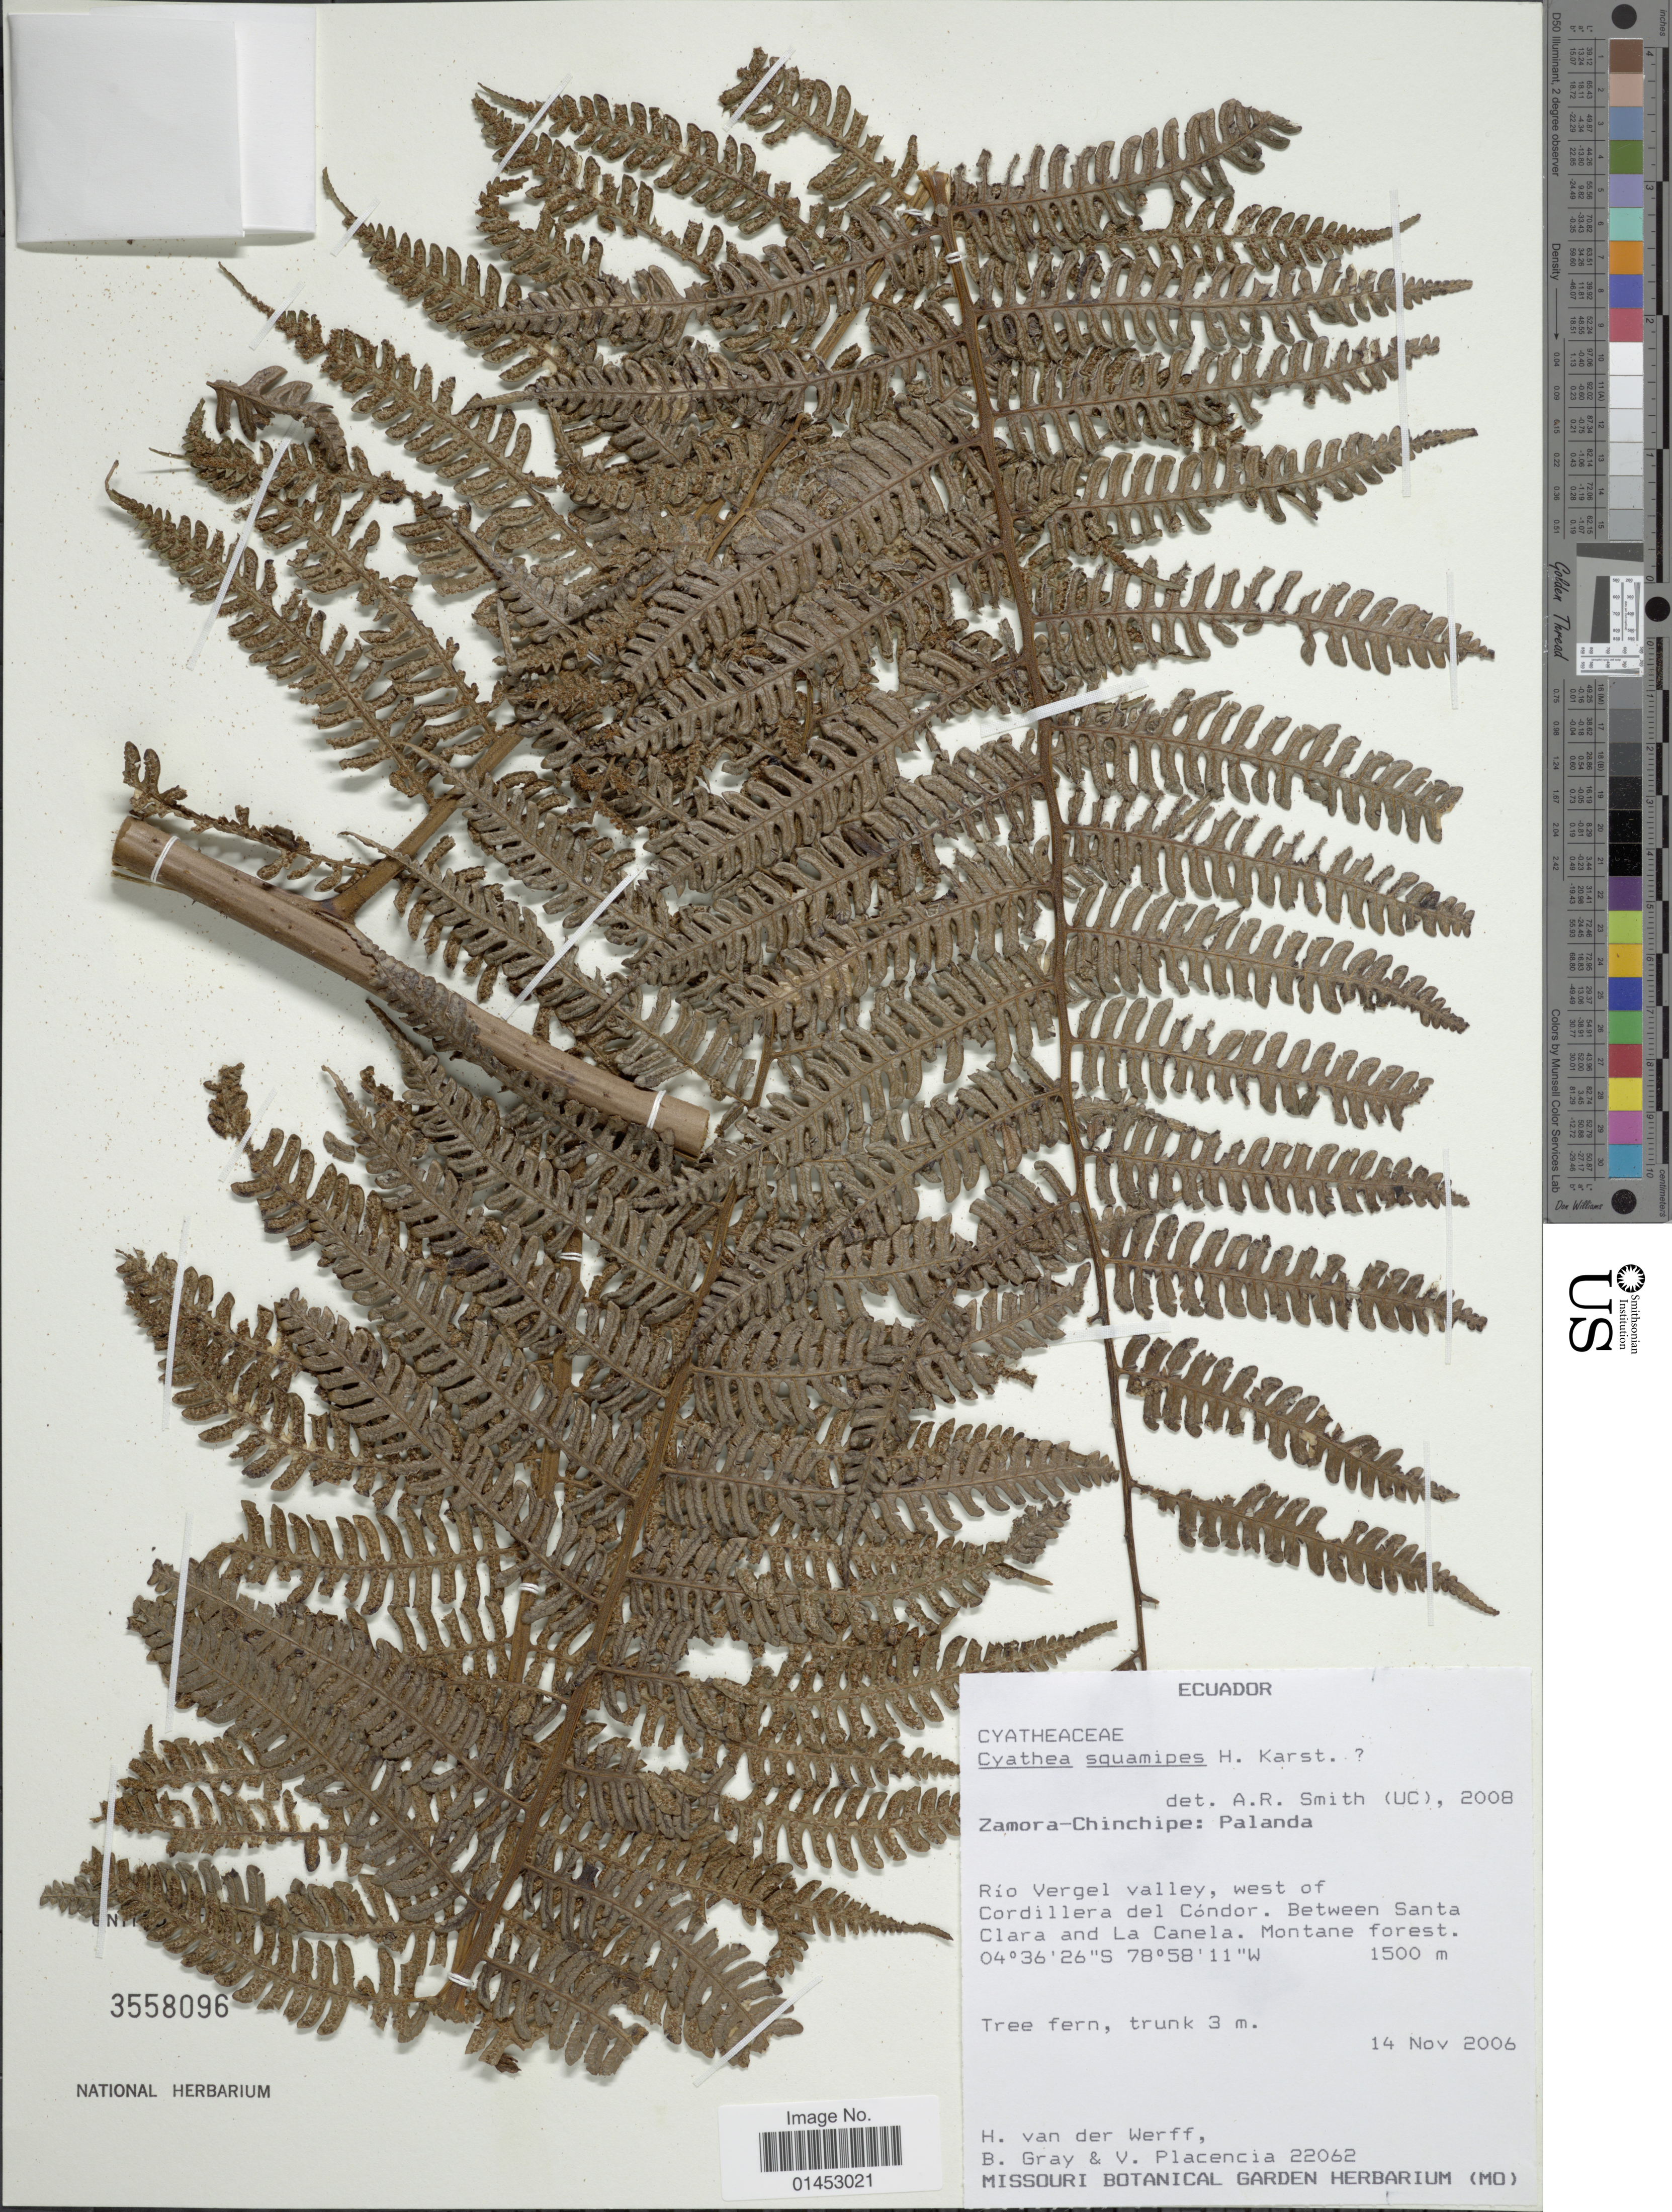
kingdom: Plantae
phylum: Tracheophyta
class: Polypodiopsida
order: Cyatheales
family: Cyatheaceae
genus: Cyathea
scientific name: Cyathea squamipes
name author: H. Karst.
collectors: H. van der Werff, A. Gray (herbarium) & V. Placencia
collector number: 22062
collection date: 2006-11-14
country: Ecuador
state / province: Zamora-Chinchipe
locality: Palanda, Río Vergel valley west of Cordillera del Cóndor. Between Santa Clara and La Canela. Montane forest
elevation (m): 1500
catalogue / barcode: US 3558096